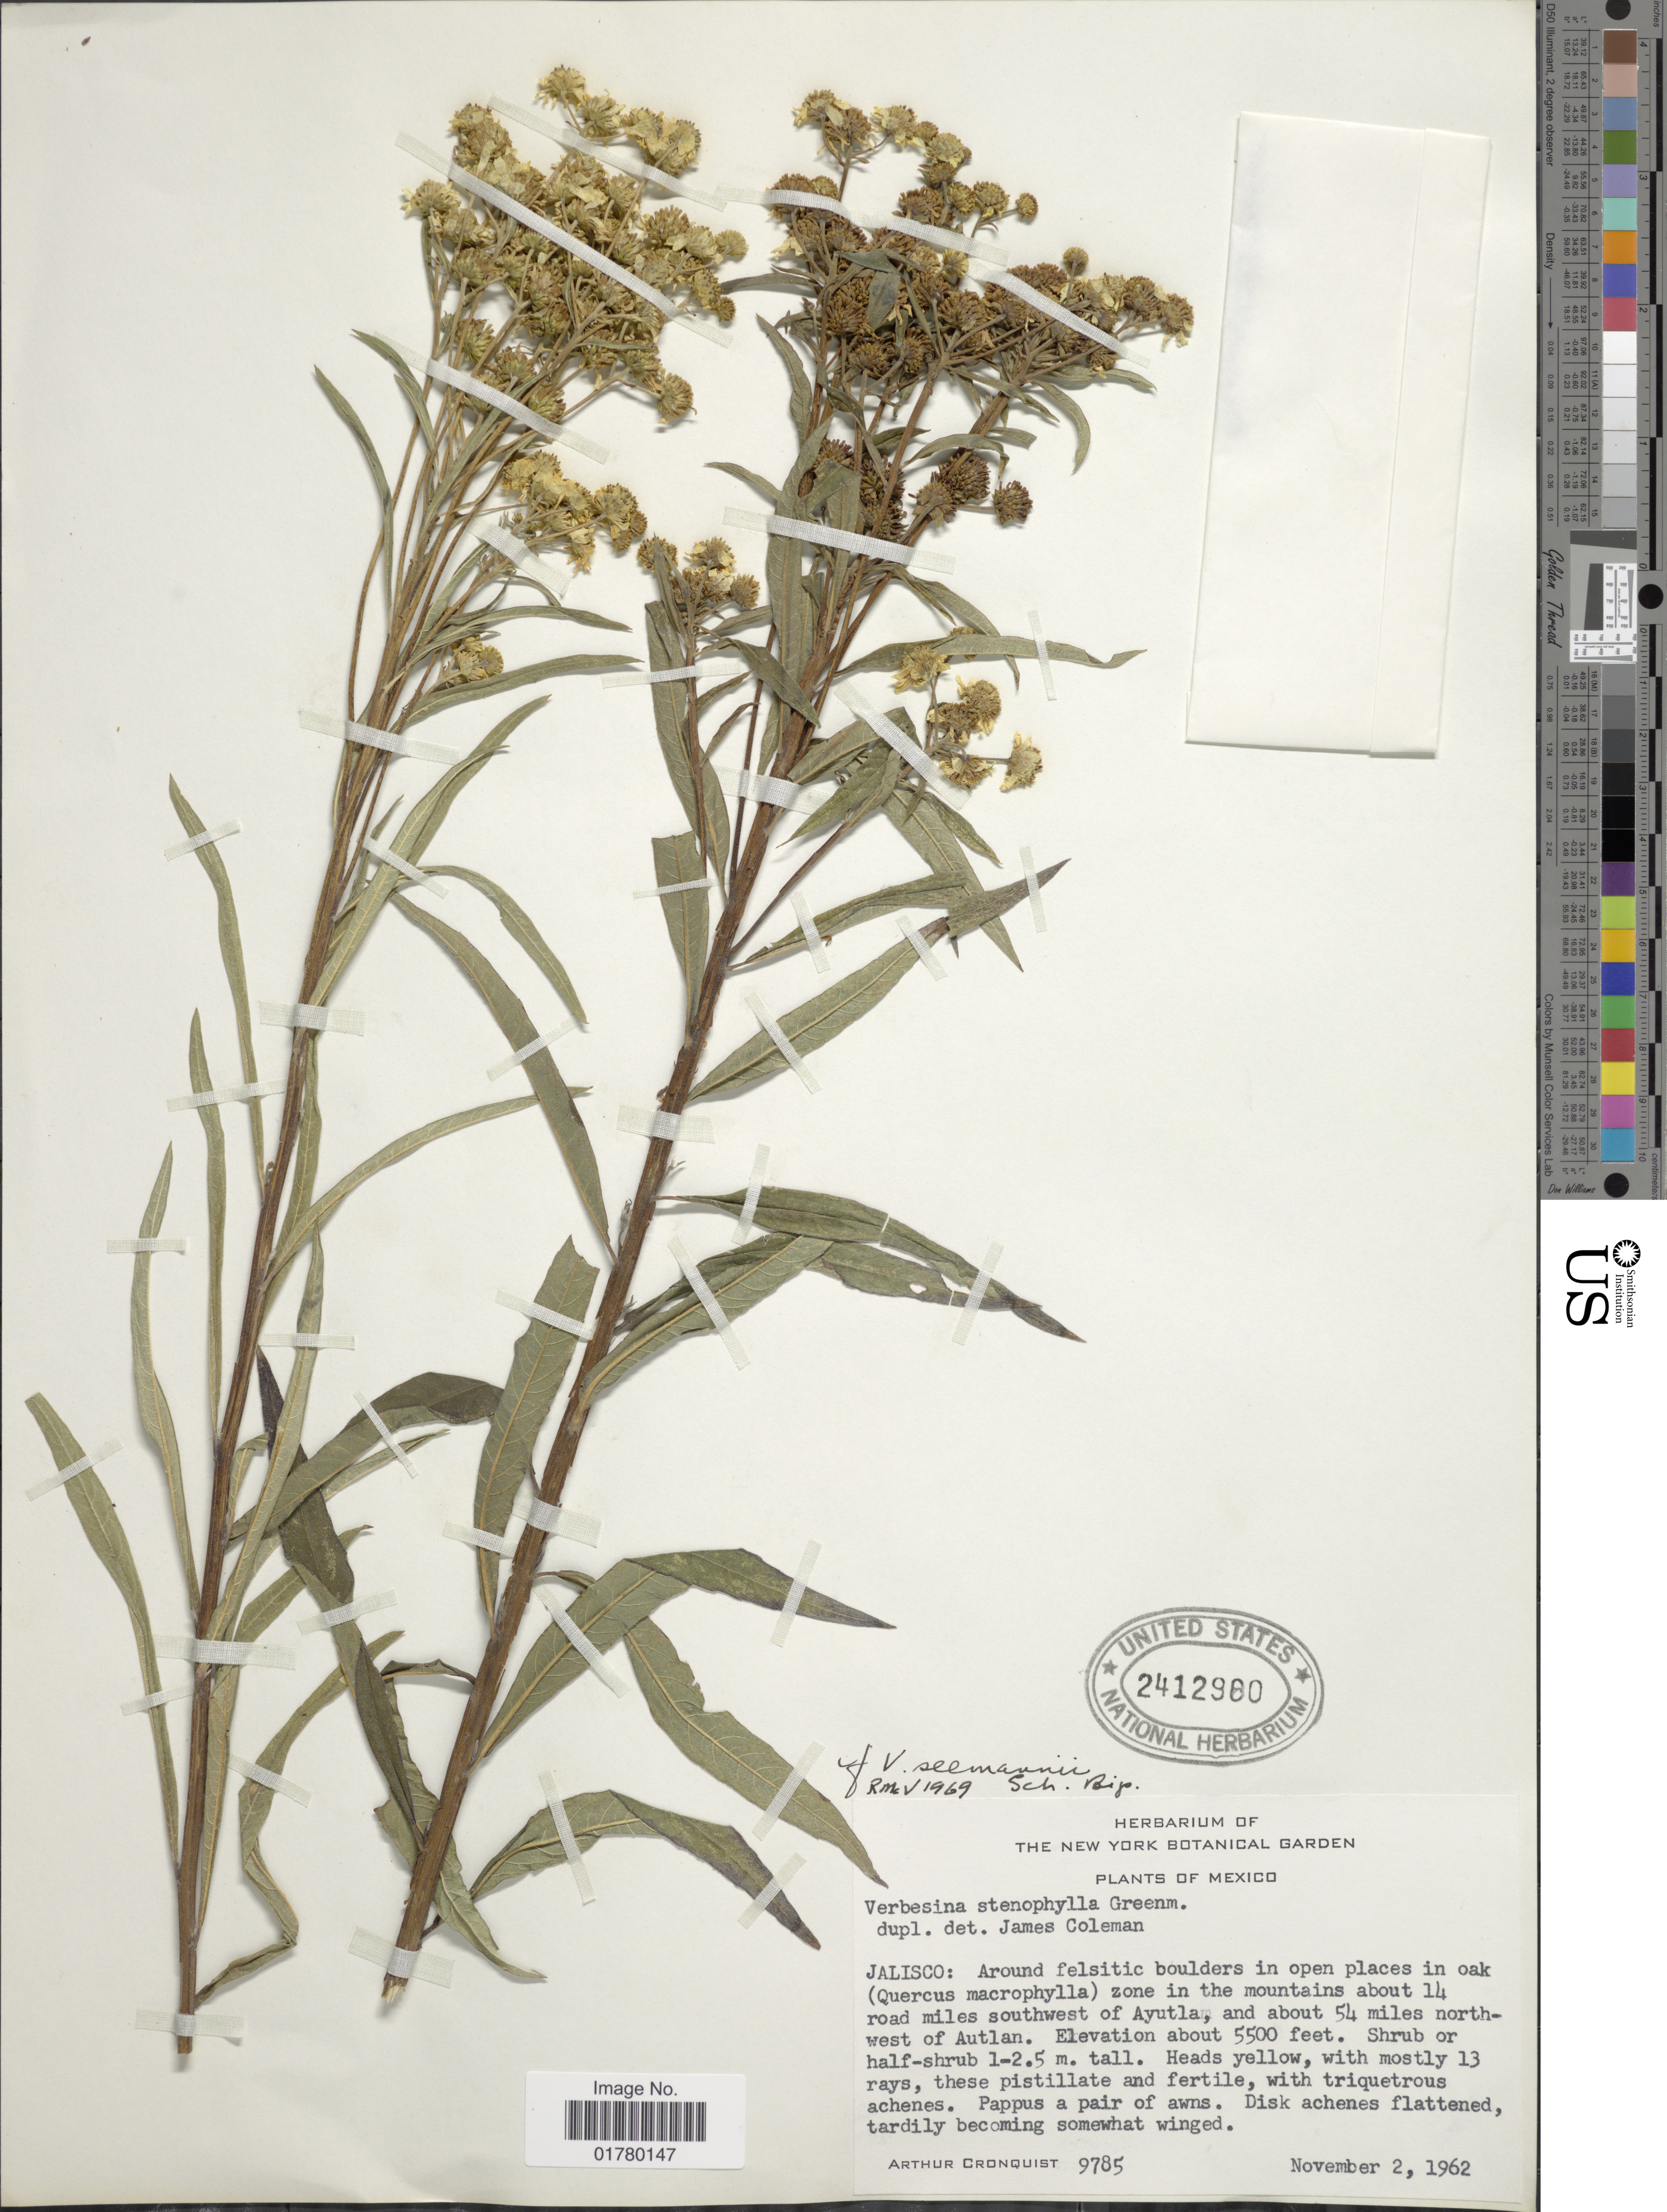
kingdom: Plantae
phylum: Tracheophyta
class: Magnoliopsida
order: Asterales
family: Asteraceae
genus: Verbesina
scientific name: Verbesina seemannii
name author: Sch. Bip. in Seem.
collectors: A. J. Cronquist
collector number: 9785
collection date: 1962-11-02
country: Mexico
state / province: Jalisco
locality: Around felsitic boulders in open places in oak (Quercus macrophylla) zone in the mountains about 14 road miles southwest of Ayutla, and about 54 miles northwest of Autlan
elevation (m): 1676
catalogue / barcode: US 2412980